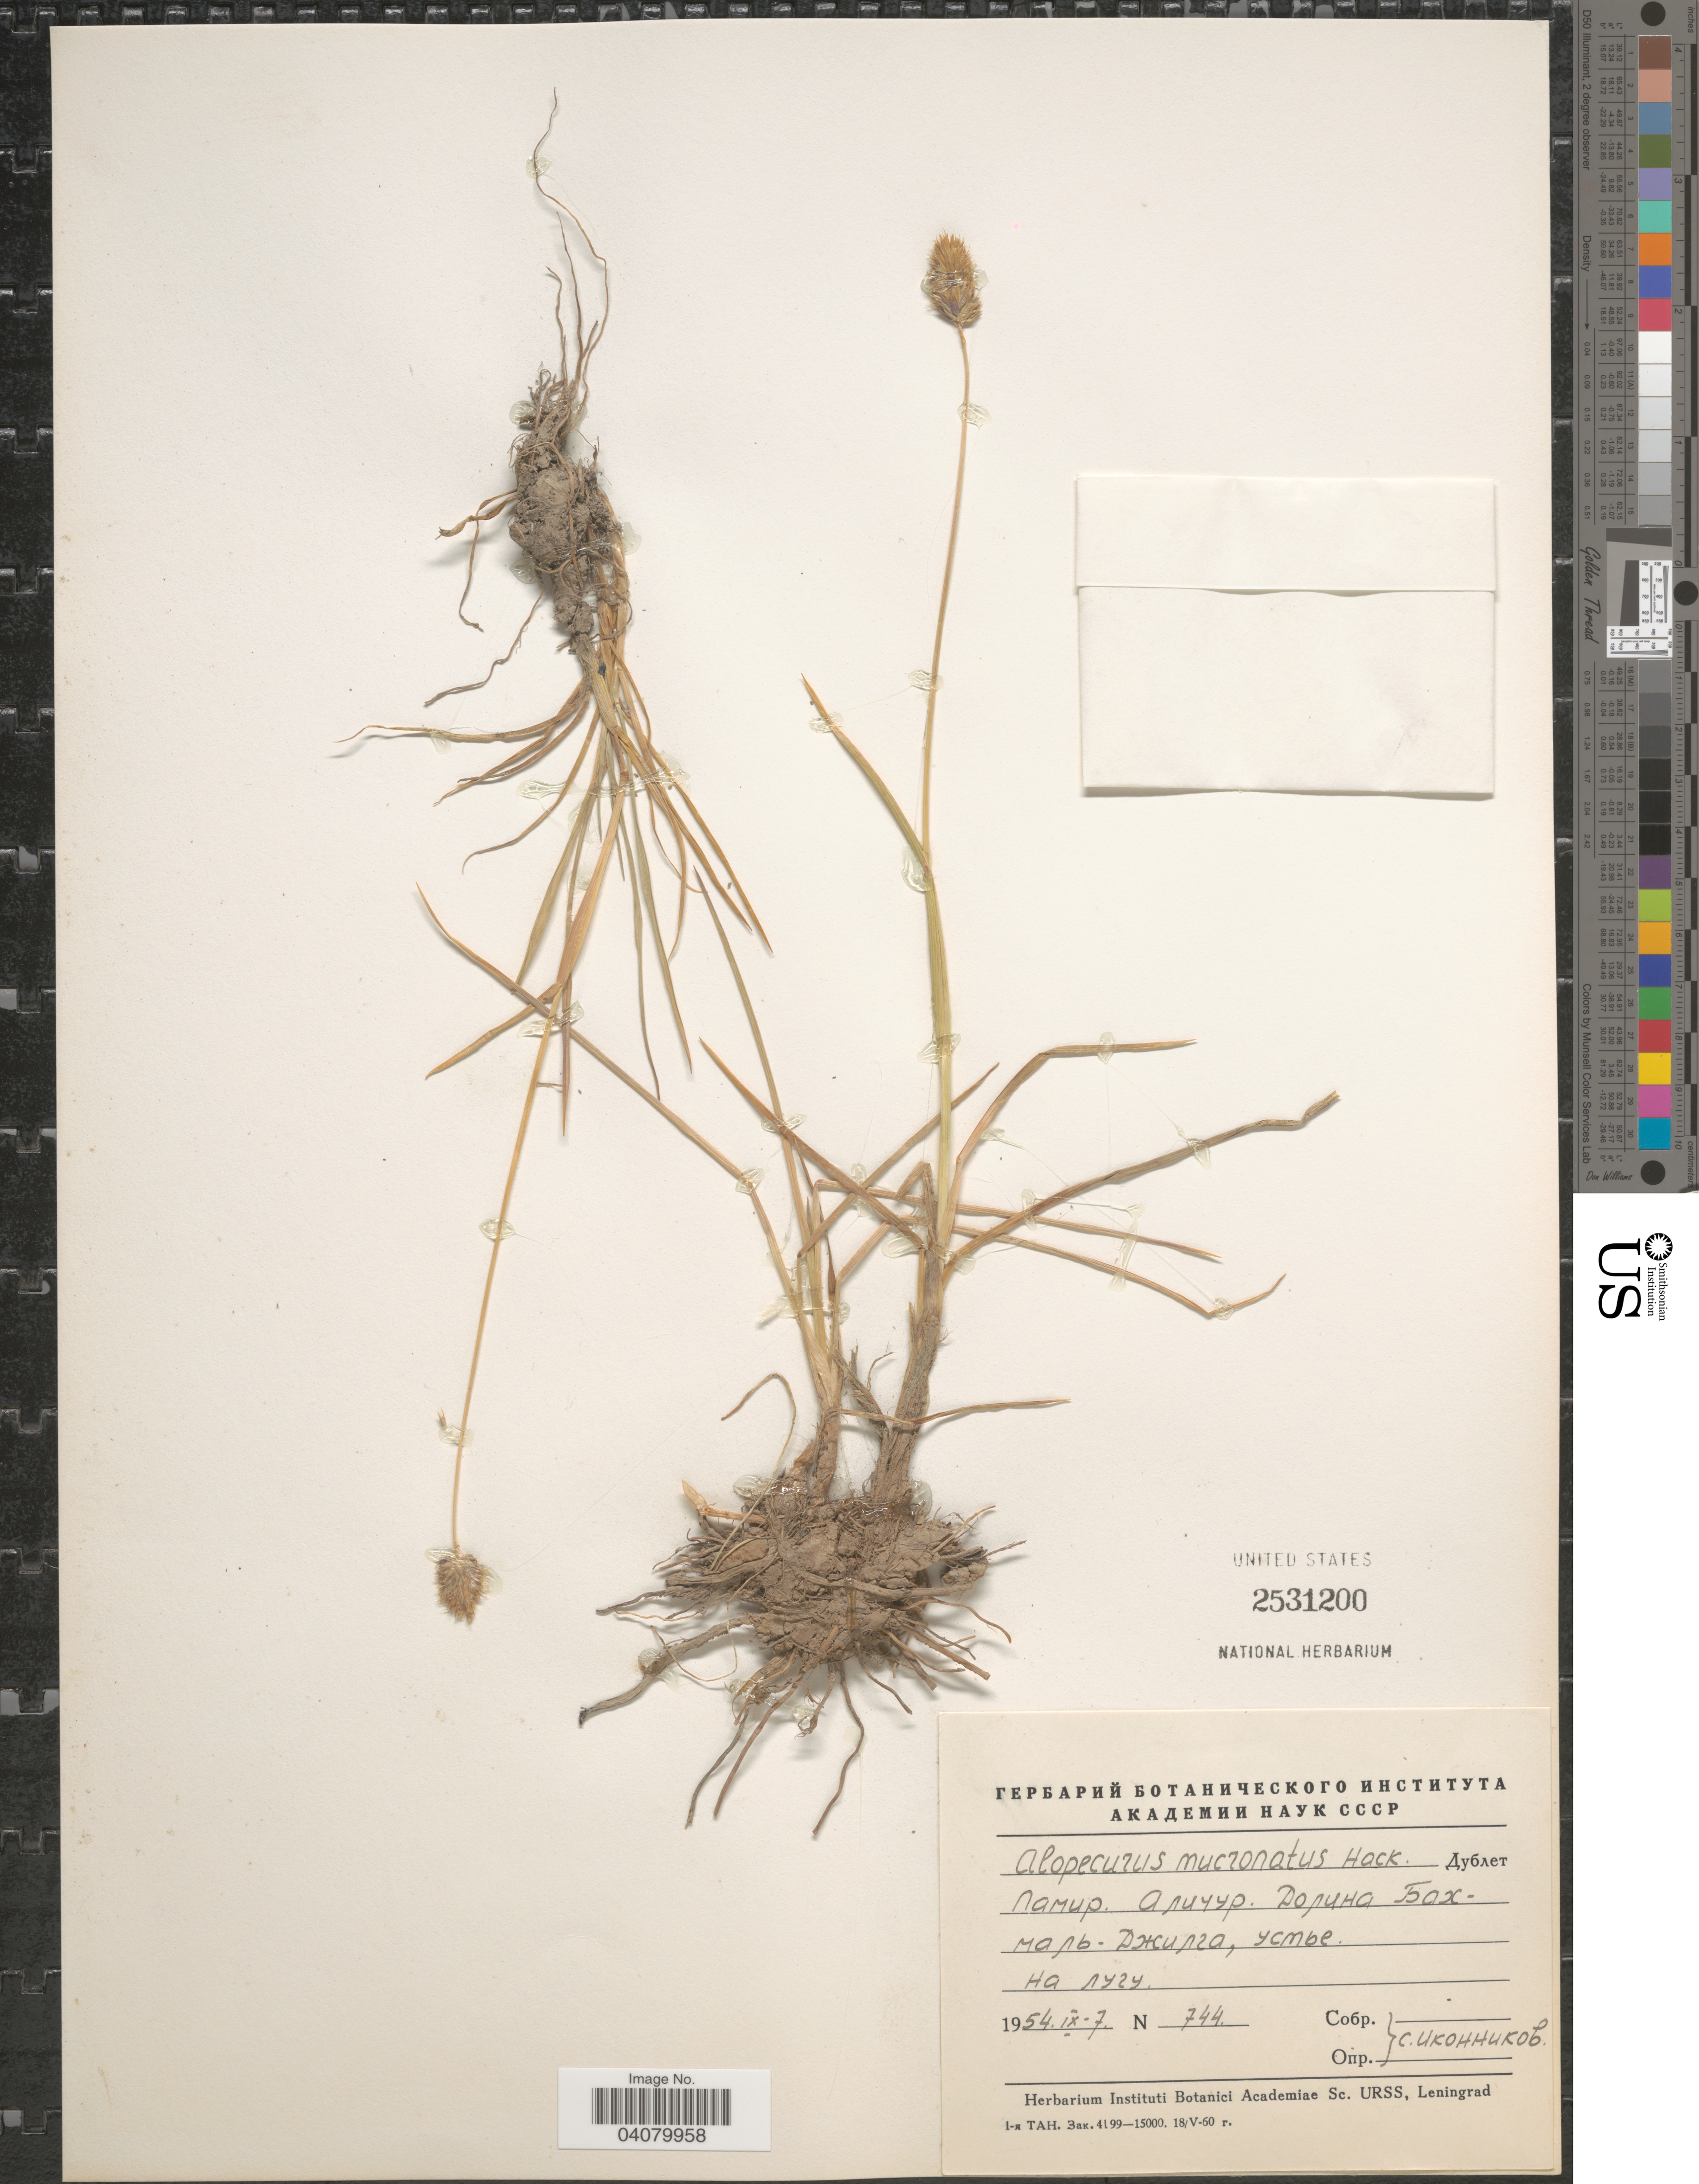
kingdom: Plantae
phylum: Tracheophyta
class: Liliopsida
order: Poales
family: Poaceae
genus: Alopecurus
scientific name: Alopecurus mucronatus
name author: Hack.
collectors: S. Ikonnikov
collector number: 744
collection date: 1954-09-07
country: Tajikistan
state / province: Gorno-Badakhstan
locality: Alichur, Valley of Bakhmal-Dzhilga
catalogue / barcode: US 2531200